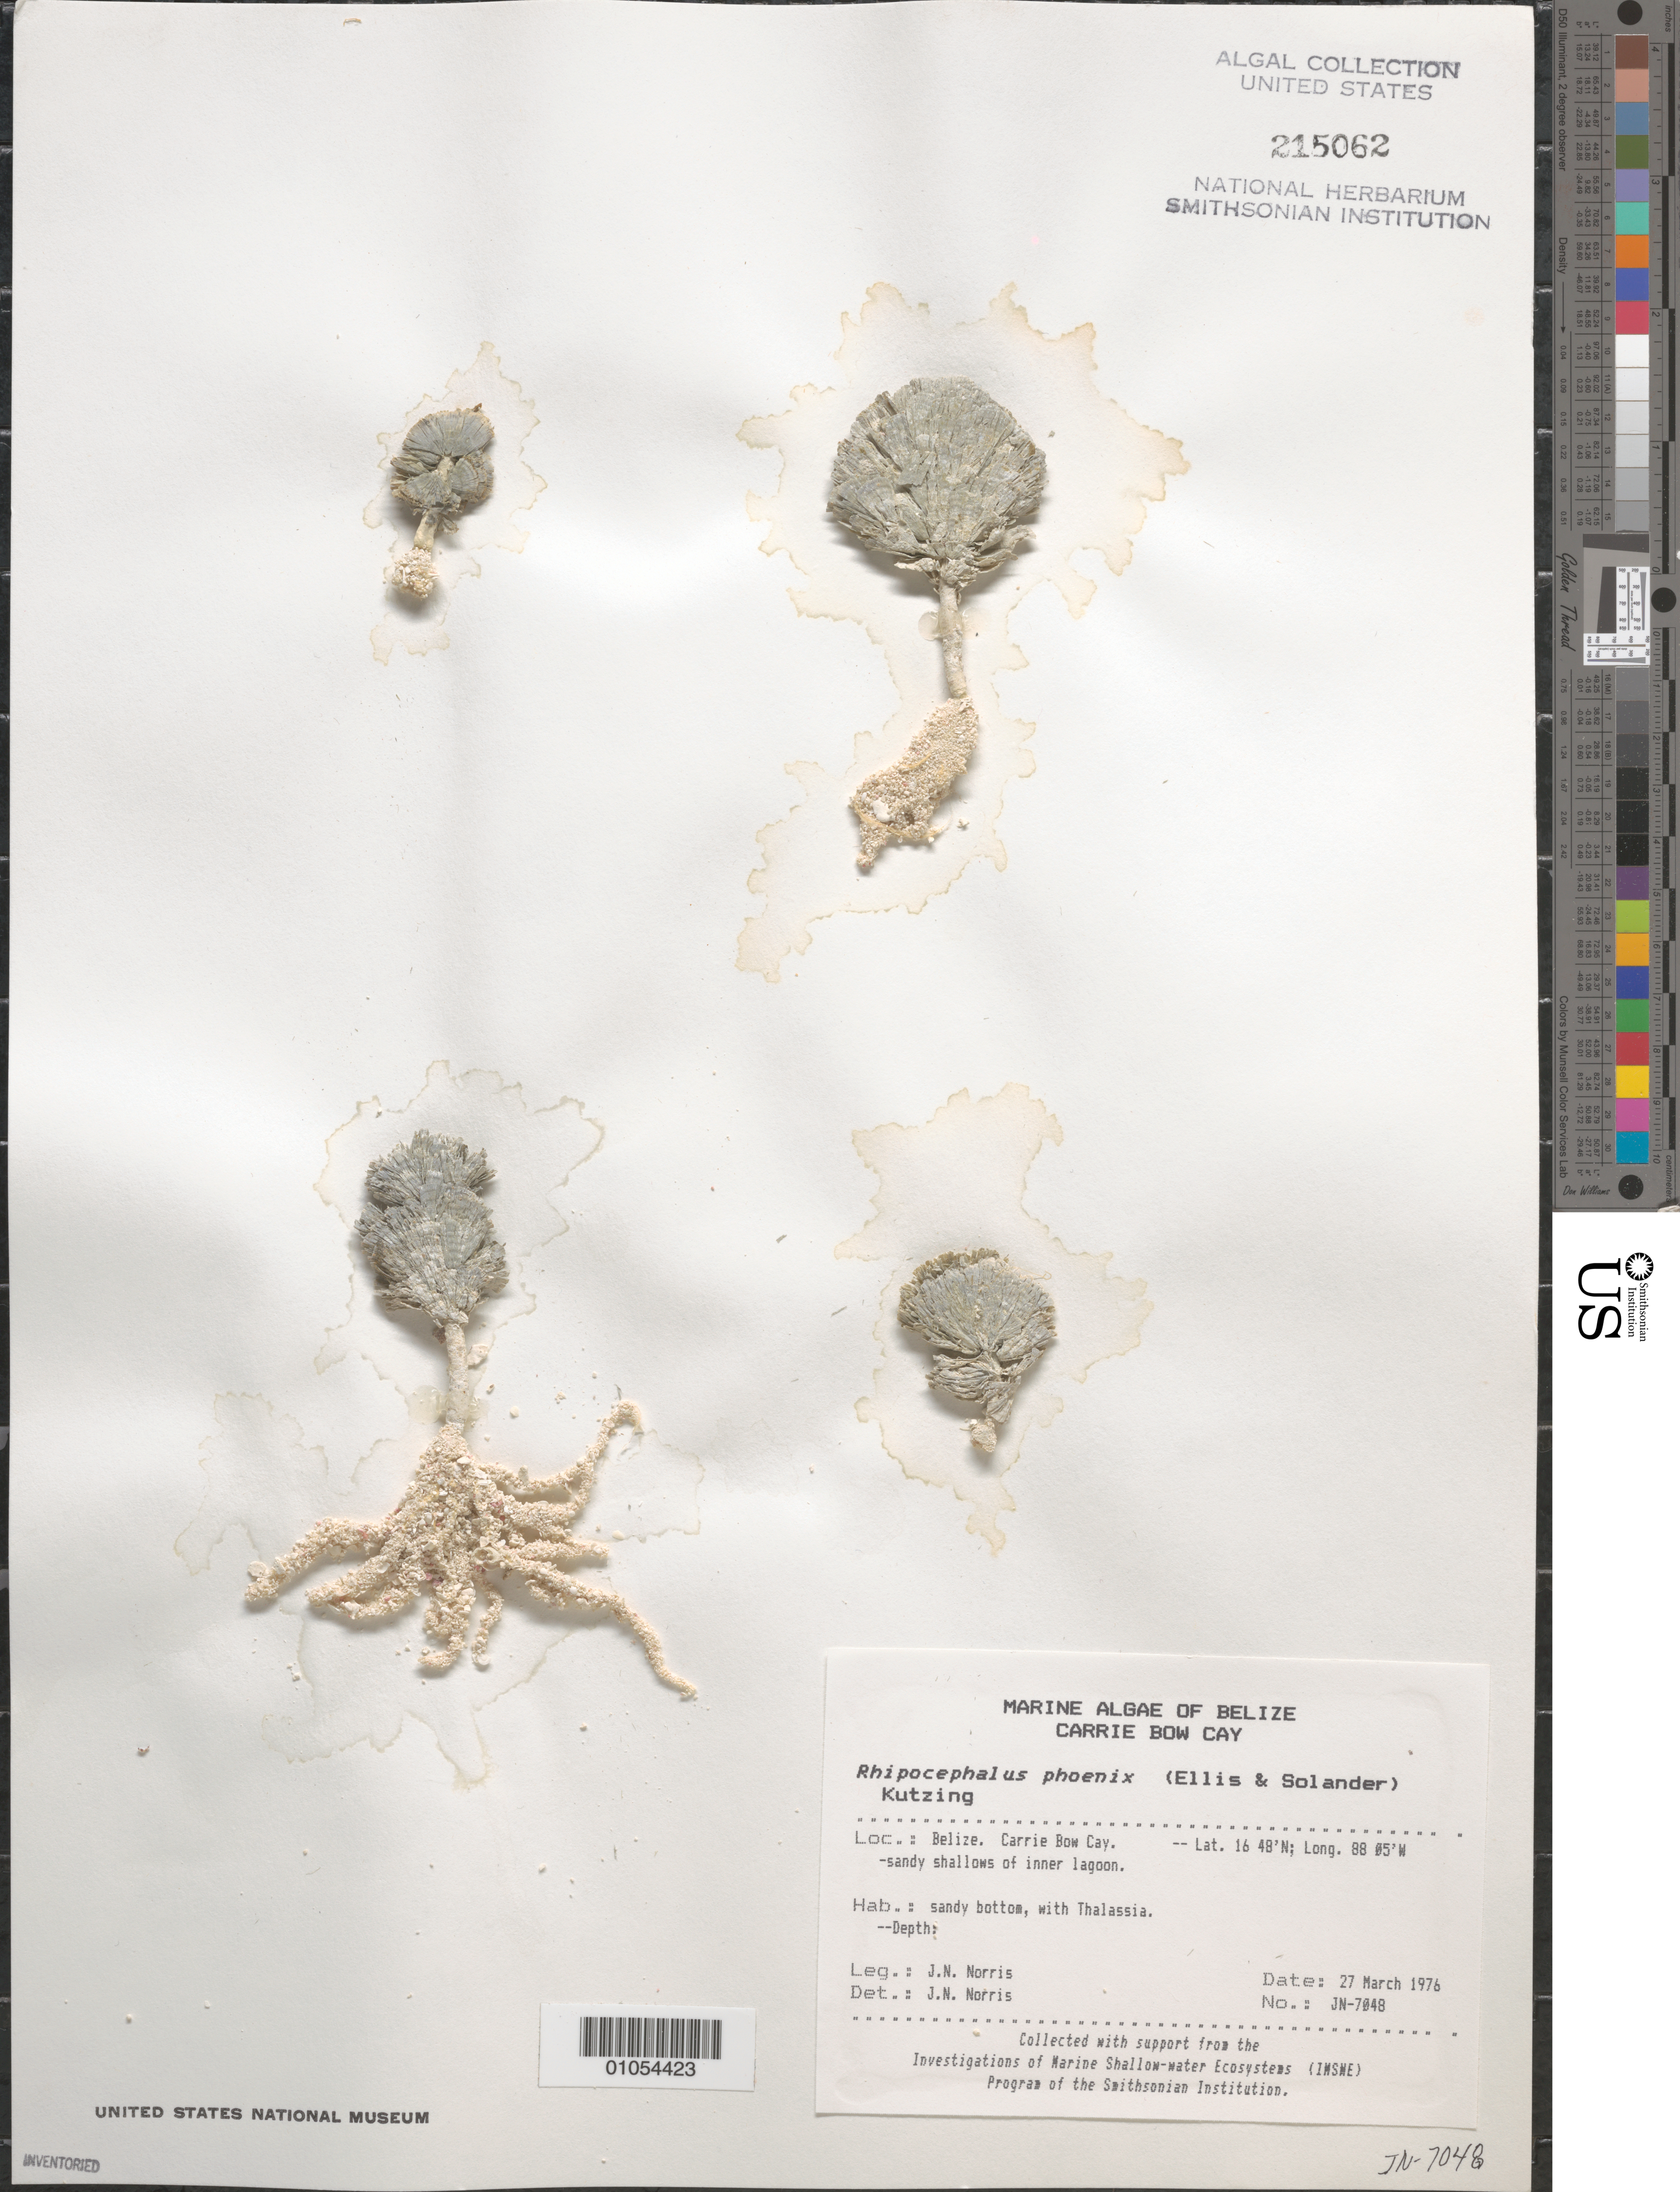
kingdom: Plantae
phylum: Chlorophyta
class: Ulvophyceae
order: Bryopsidales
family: Udoteaceae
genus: Rhipocephalus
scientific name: Rhipocephalus phoenix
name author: (J. Ellis & Sol.) Kütz.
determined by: Norris, James N.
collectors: J. N. Norris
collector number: JN-7048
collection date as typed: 27 Mar 1976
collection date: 1976-03-27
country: Belize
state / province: Stann Creek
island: Carrie Bow Cay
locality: Sandy shallows of inner lagoon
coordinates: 16 48' N, 88 05' W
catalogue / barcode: US 215062